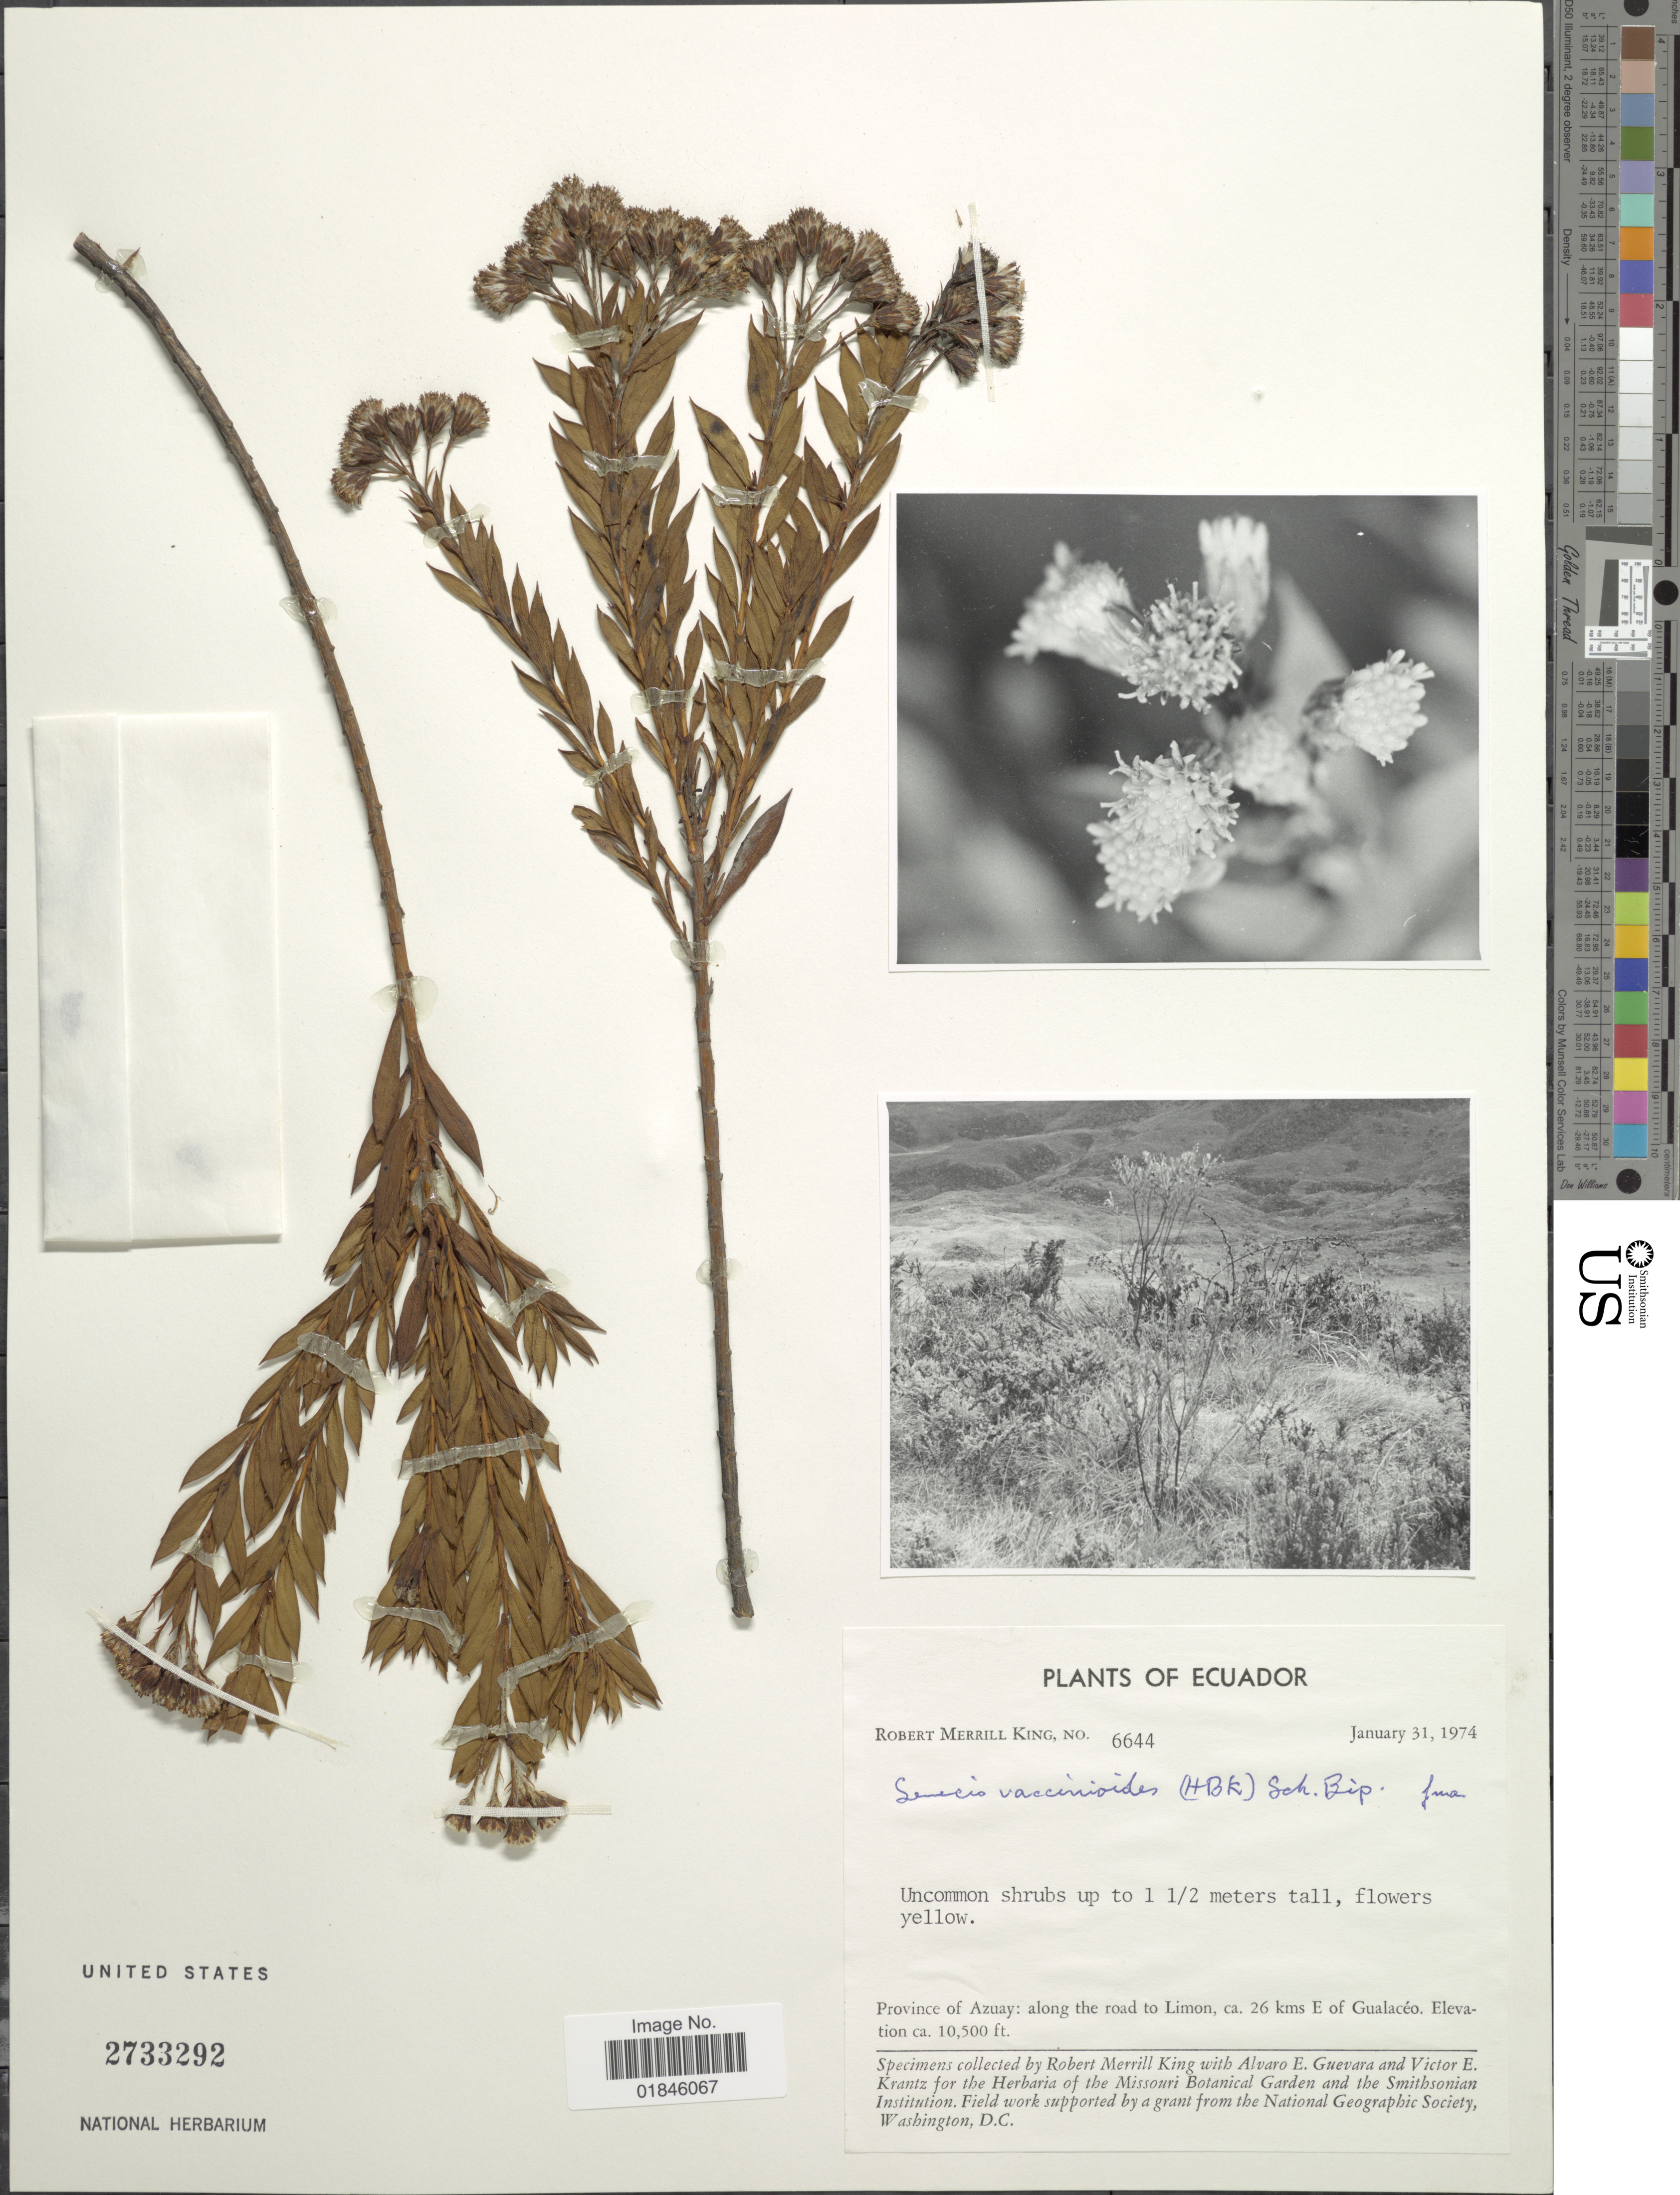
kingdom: Plantae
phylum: Tracheophyta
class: Magnoliopsida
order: Asterales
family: Asteraceae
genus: Pentacalia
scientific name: Pentacalia vaccinioides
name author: (Kunth) Cuatrec.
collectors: R. M. King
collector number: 6644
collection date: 1974-01-31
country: Ecuador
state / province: Azuay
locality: Province of Azuay: along the road to Limon, ca. 26 kms E of Gualacéo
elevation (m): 3200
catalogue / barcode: US 2733292